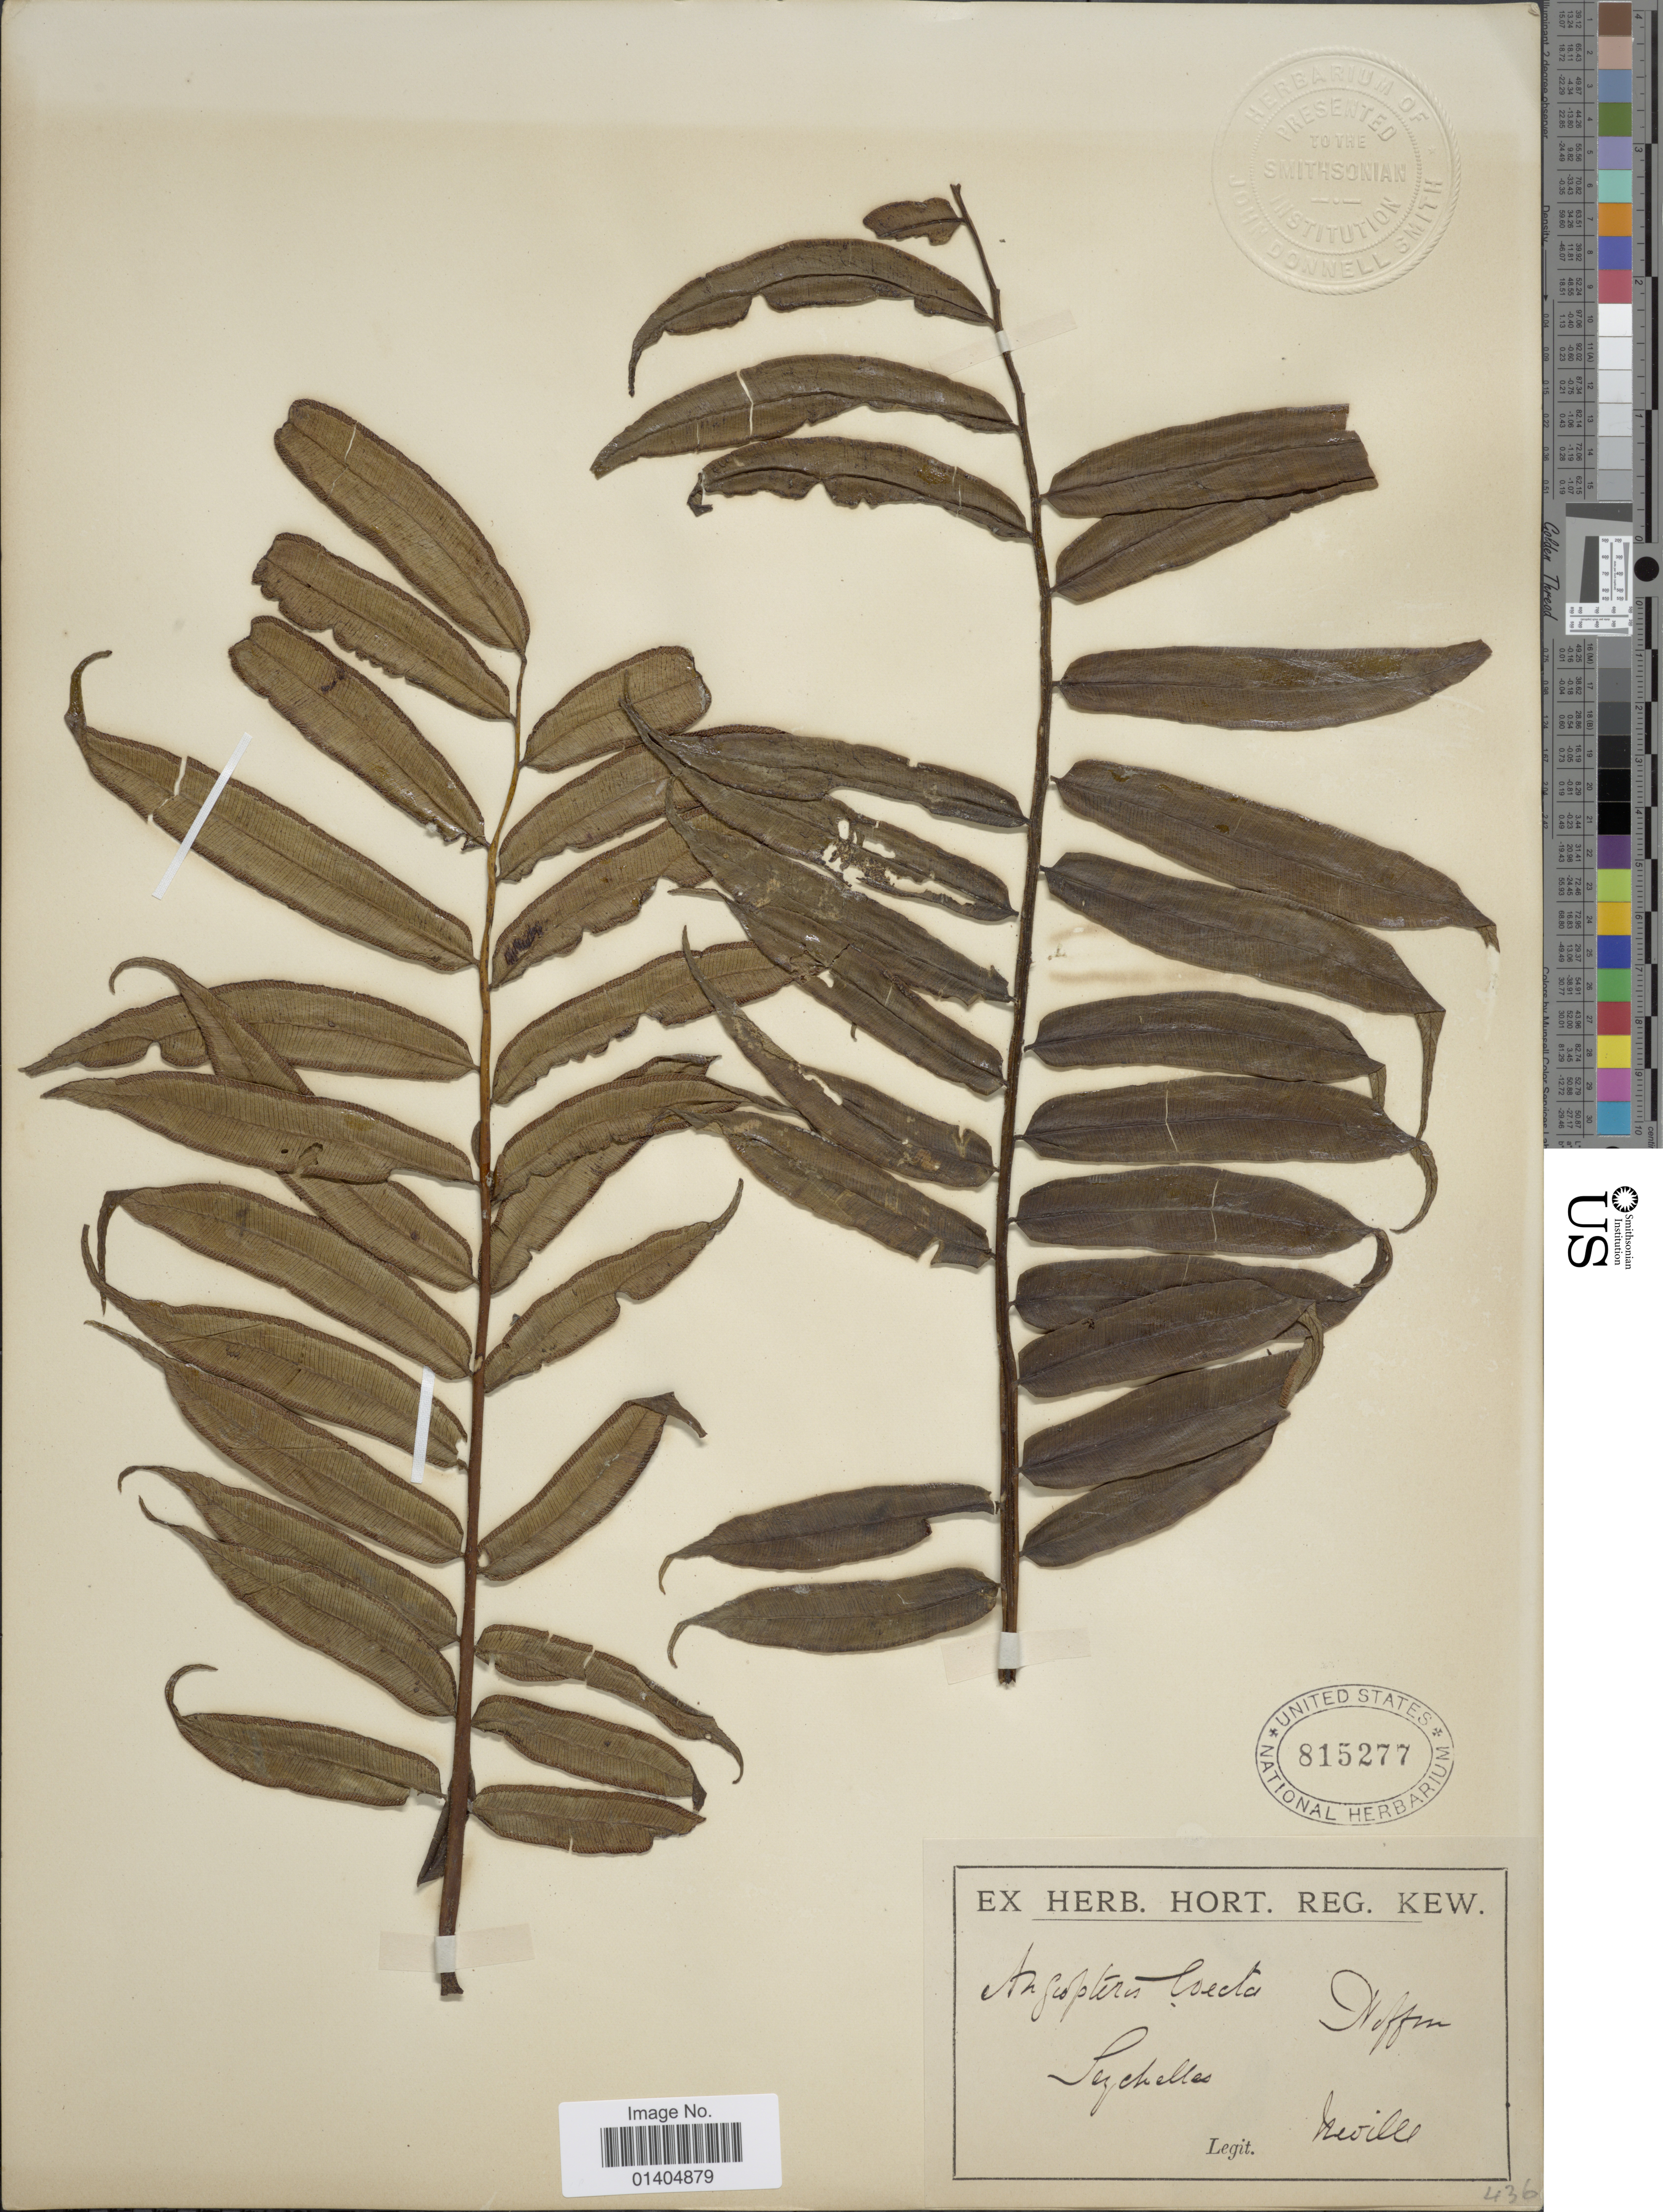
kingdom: Plantae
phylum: Tracheophyta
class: Polypodiopsida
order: Marattiales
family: Marattiaceae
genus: Angiopteris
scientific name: Angiopteris evecta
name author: (G. Forst.) Hoffm.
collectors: -- Hoffman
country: Seychelles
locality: Neville